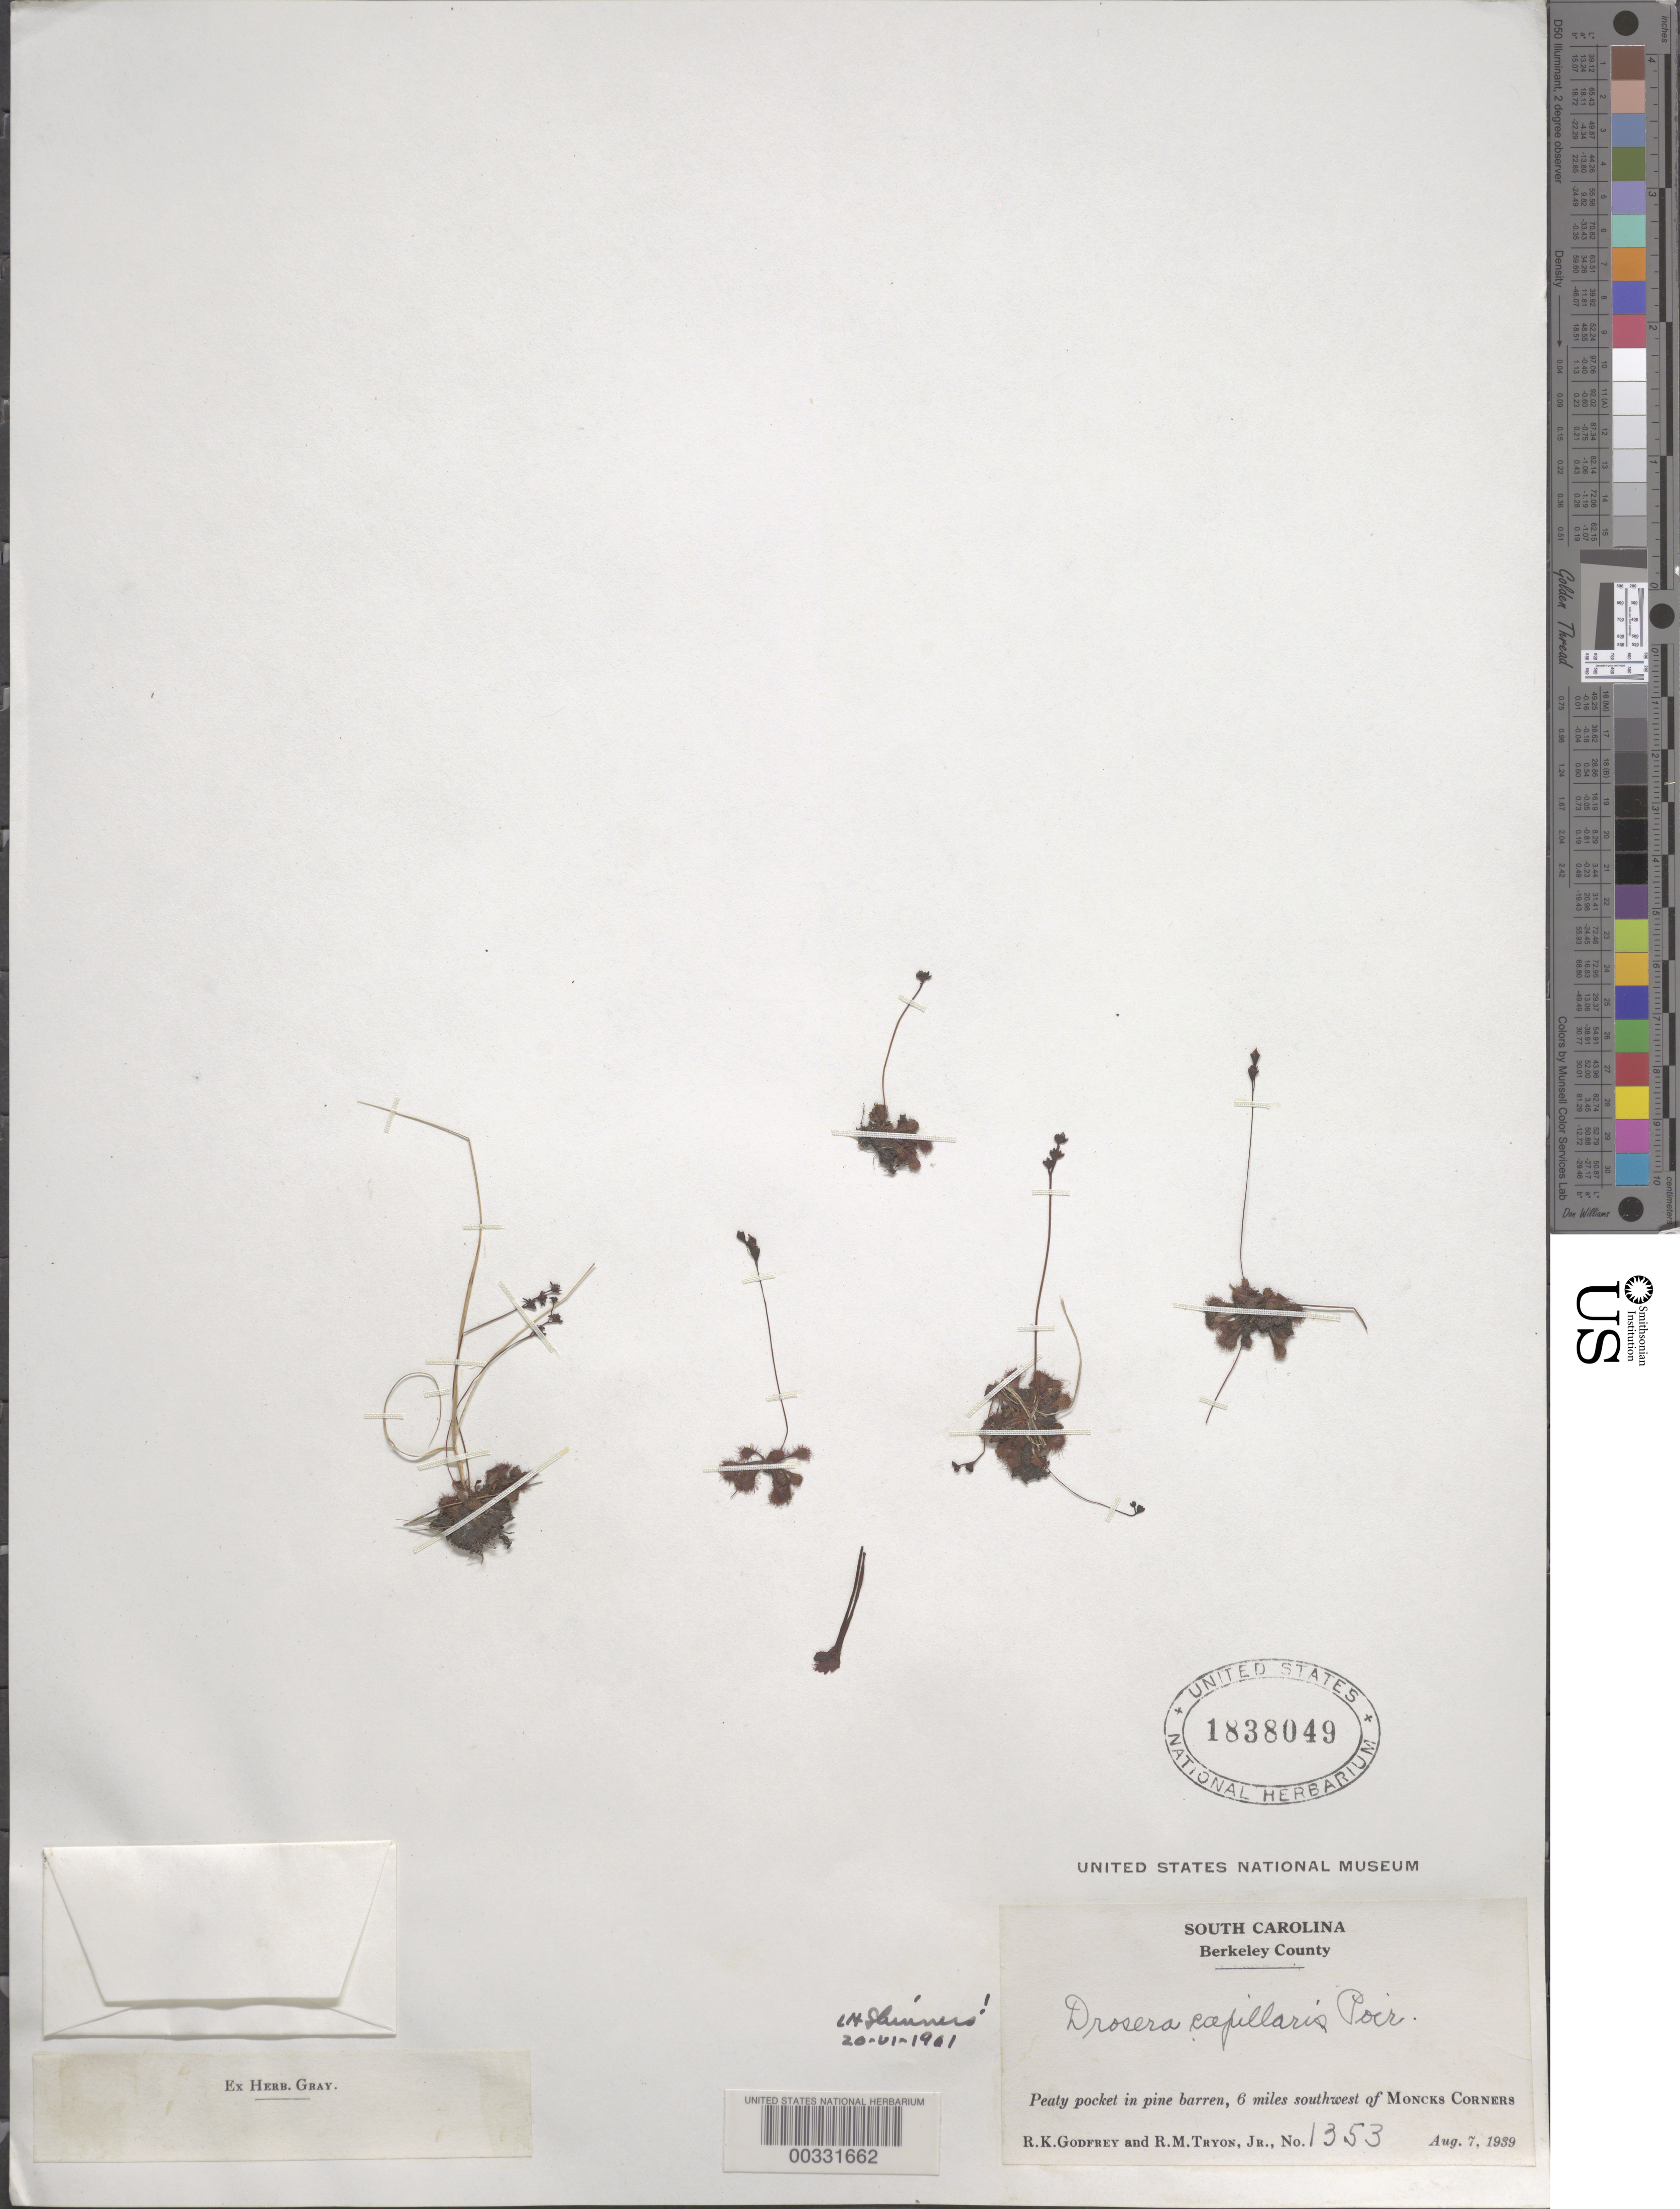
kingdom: Plantae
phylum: Tracheophyta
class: Magnoliopsida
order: Caryophyllales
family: Droseraceae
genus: Drosera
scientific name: Drosera capillaris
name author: Poir.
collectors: R. K. Godfrey & R. M. Tryon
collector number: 1353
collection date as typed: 07 Aug 1939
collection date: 1939-08-07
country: United States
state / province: South Carolina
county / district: Berkeley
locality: Sw of moncks corners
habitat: Peaty pocket in pine barren.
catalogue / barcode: US 1838049